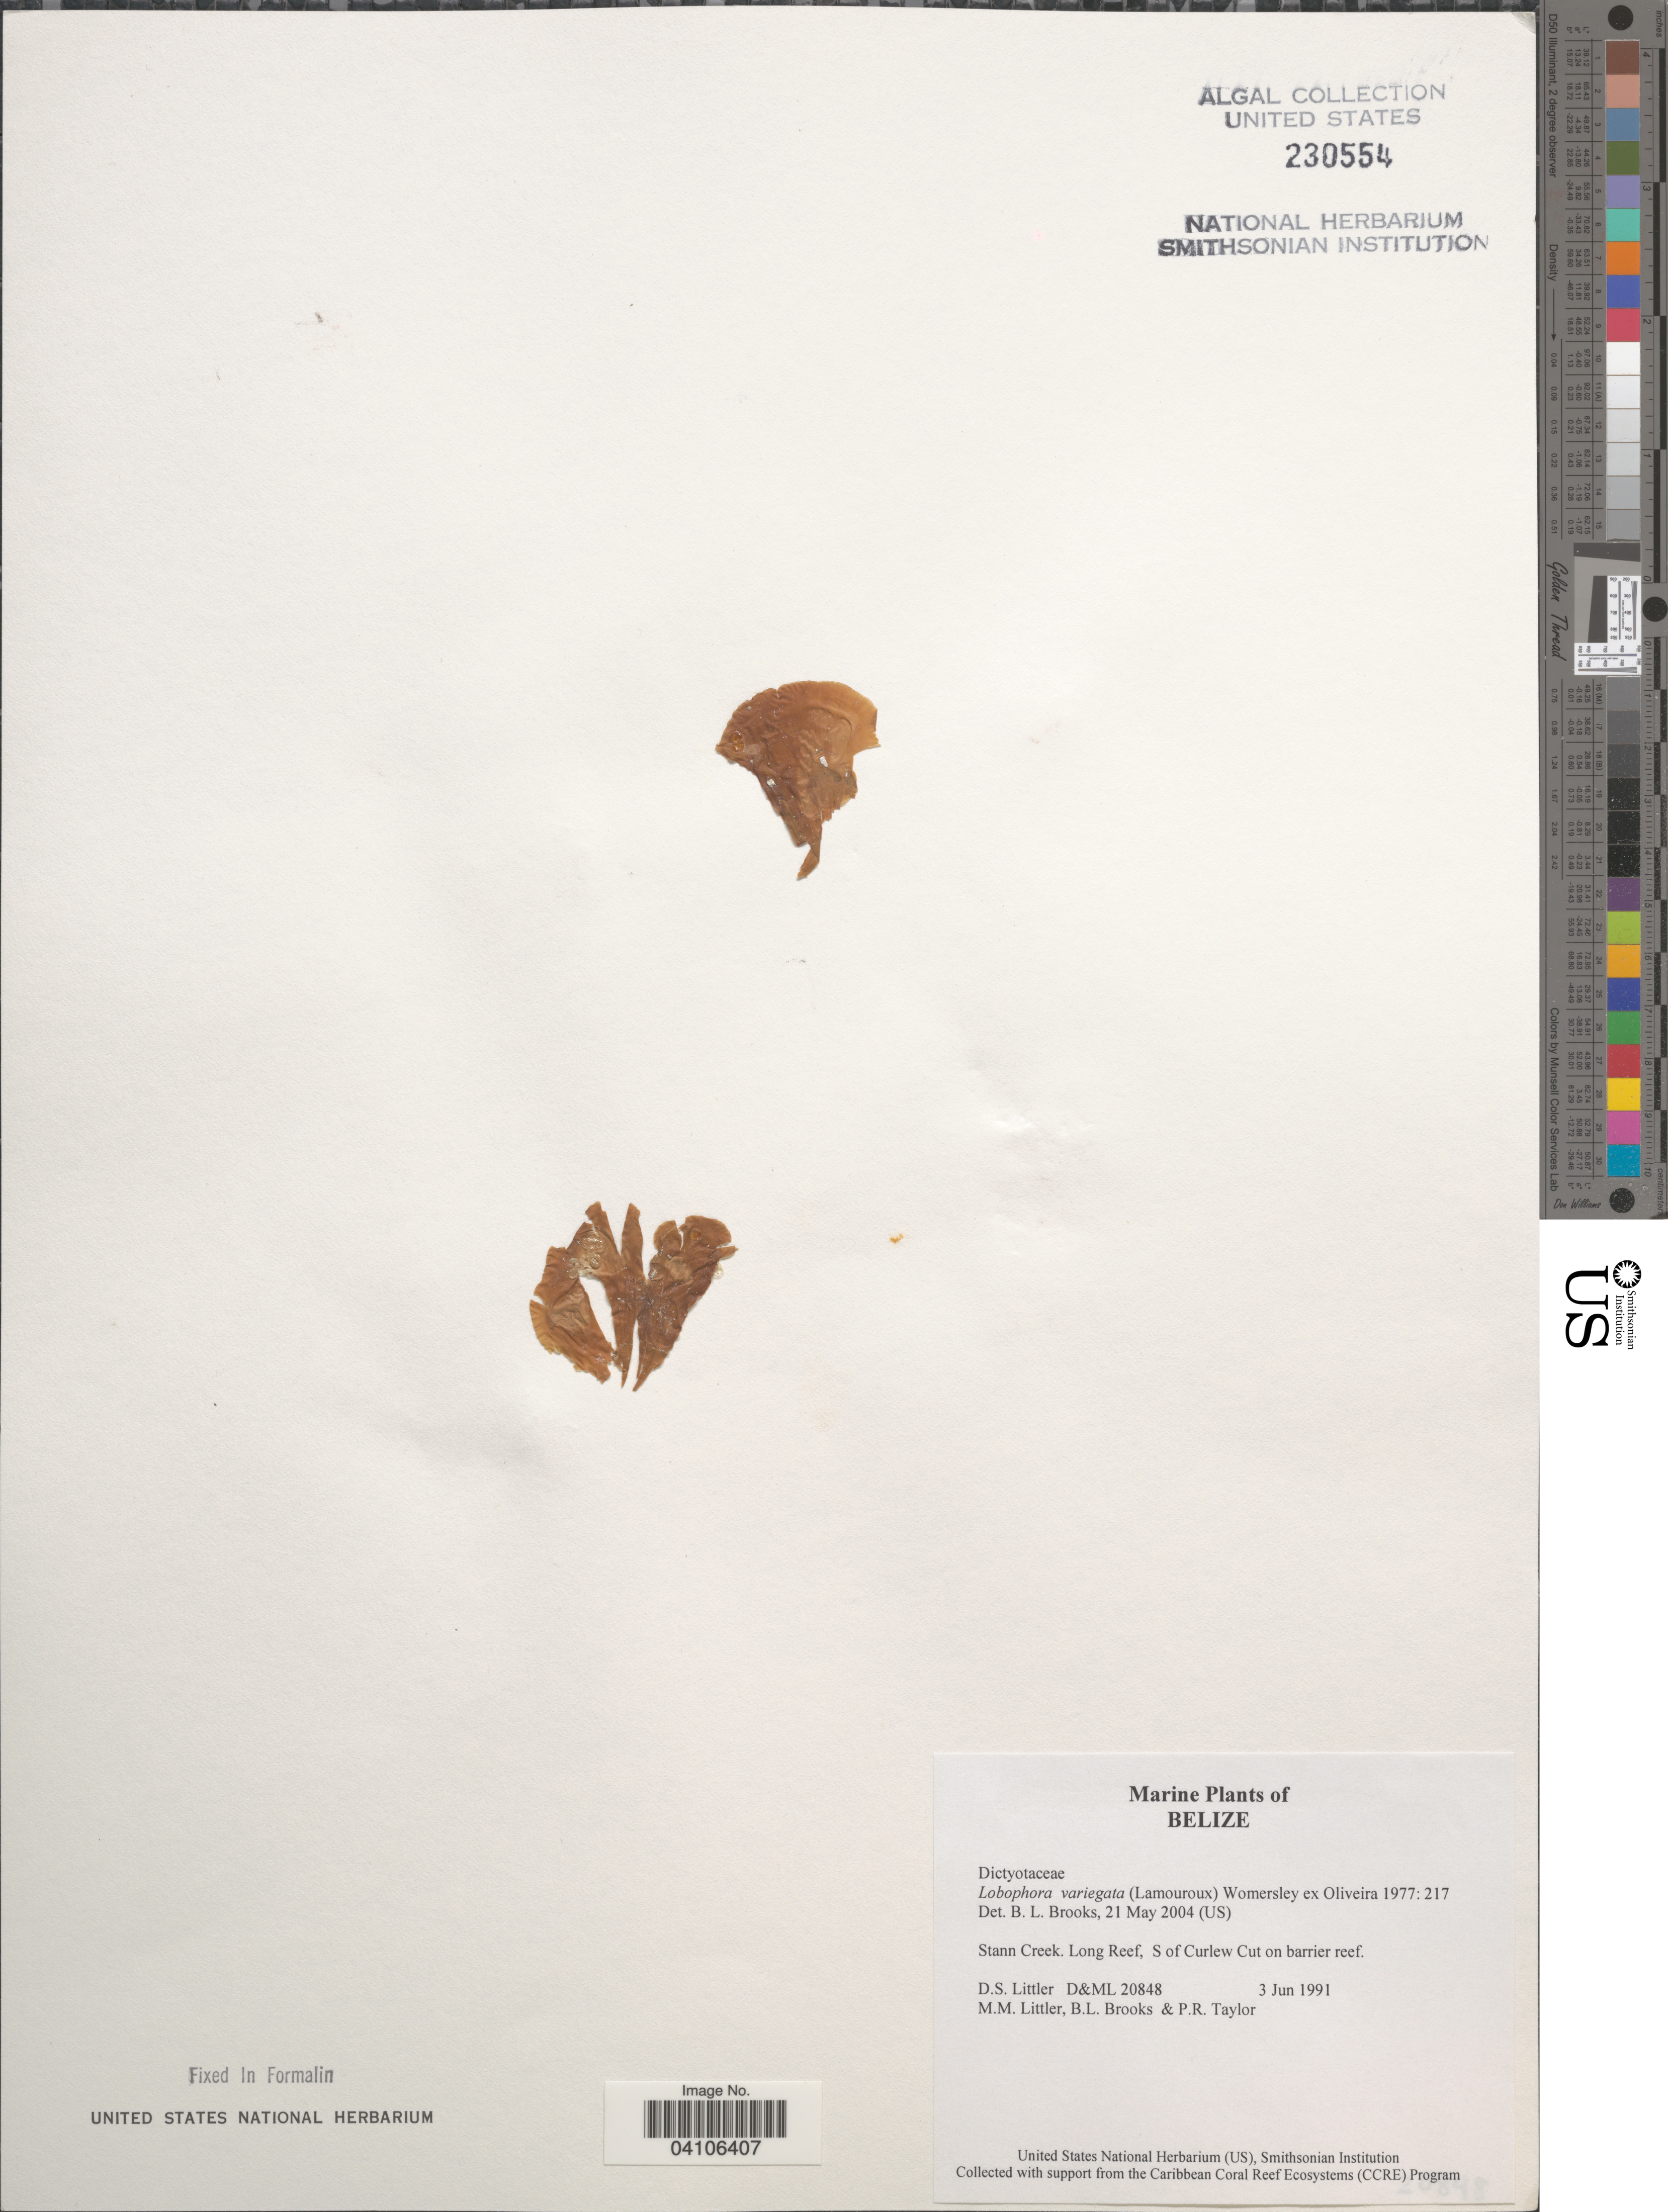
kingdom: Chromista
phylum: Ochrophyta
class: Phaeophyceae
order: Dictyotales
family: Dictyotaceae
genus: Lobophora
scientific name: Lobophora variegata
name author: (J.V.Lamouroux) Womersley & E.C. Oliveira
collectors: D. S. Littler, B. Brooks & P. R. Taylor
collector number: D&ML20848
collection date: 1991-06-03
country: Belize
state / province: Belize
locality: Stann Creek. Long Reef, S of Curlew Cut on barrier reef.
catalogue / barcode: US 230554